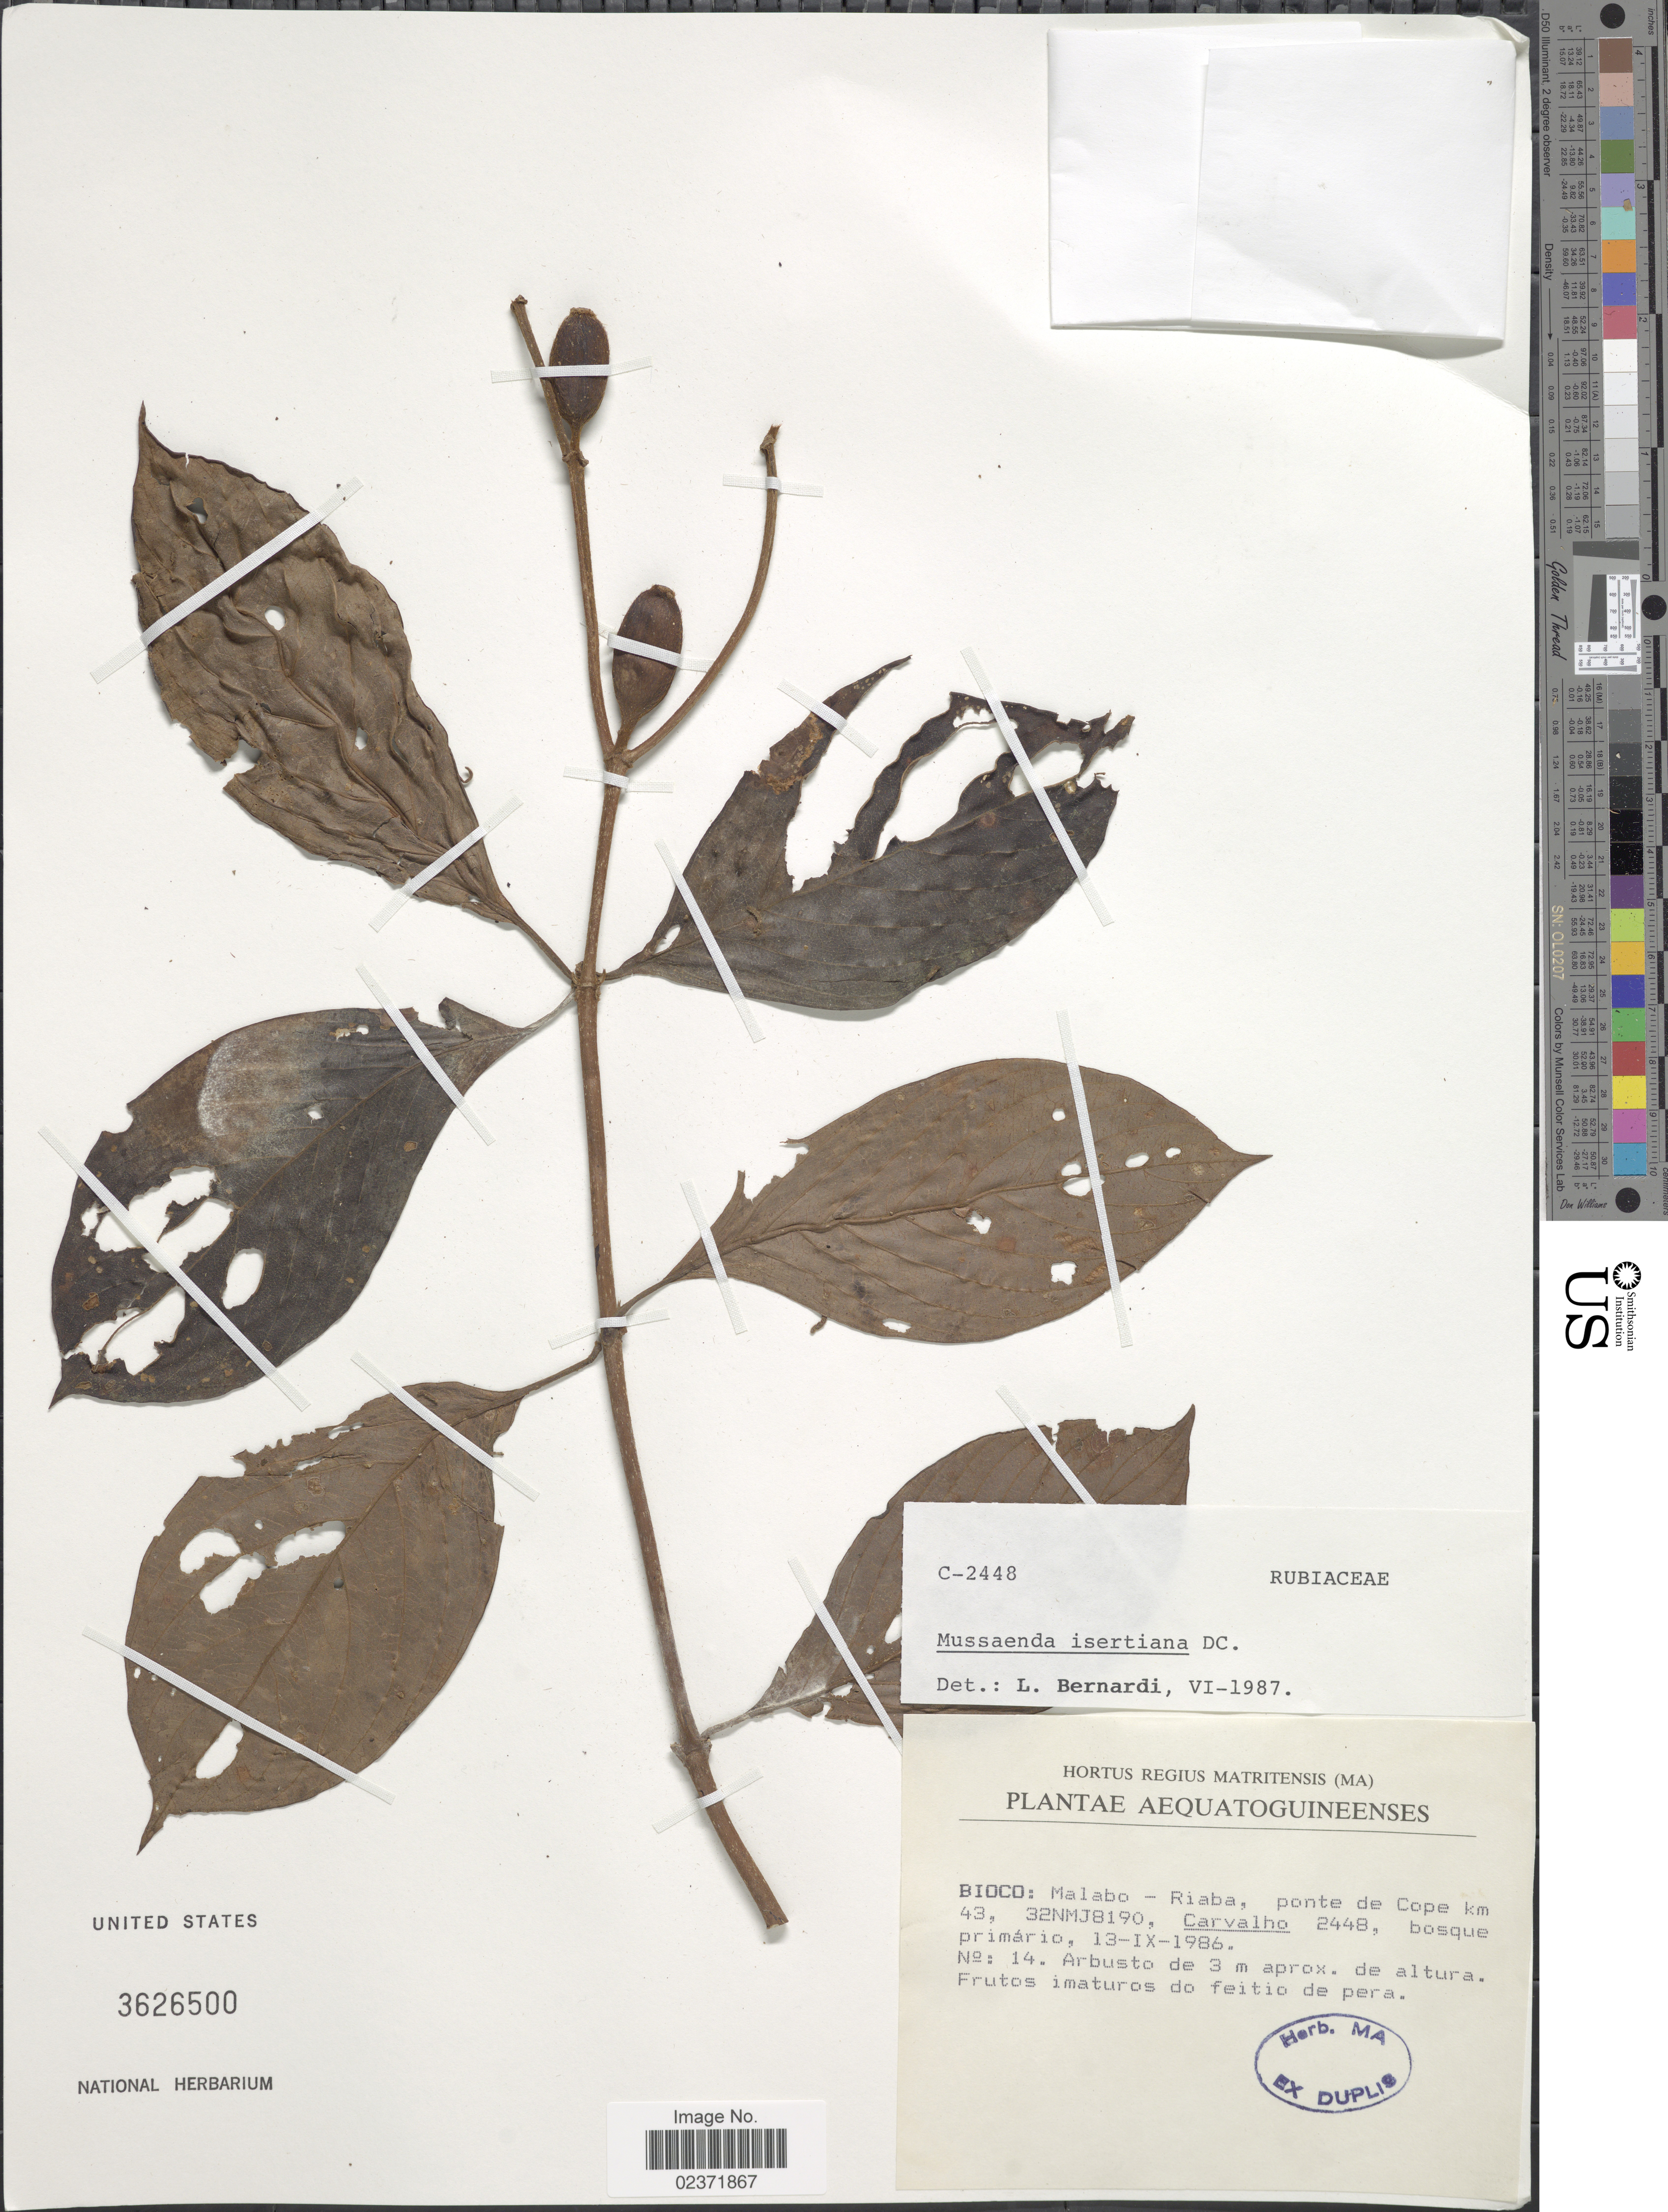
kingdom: Plantae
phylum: Tracheophyta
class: Magnoliopsida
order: Gentianales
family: Rubiaceae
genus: Mussaenda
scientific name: Mussaenda flava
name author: (Verdc.) Bakh. f.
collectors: Carvalho, --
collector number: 2448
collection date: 1986-09-13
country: Equatorial Guinea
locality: AequatoGuineenses, Bioco: Malabo - Riaba, ponte de Cope km 43, 32NMJ8190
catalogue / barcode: US 3626500